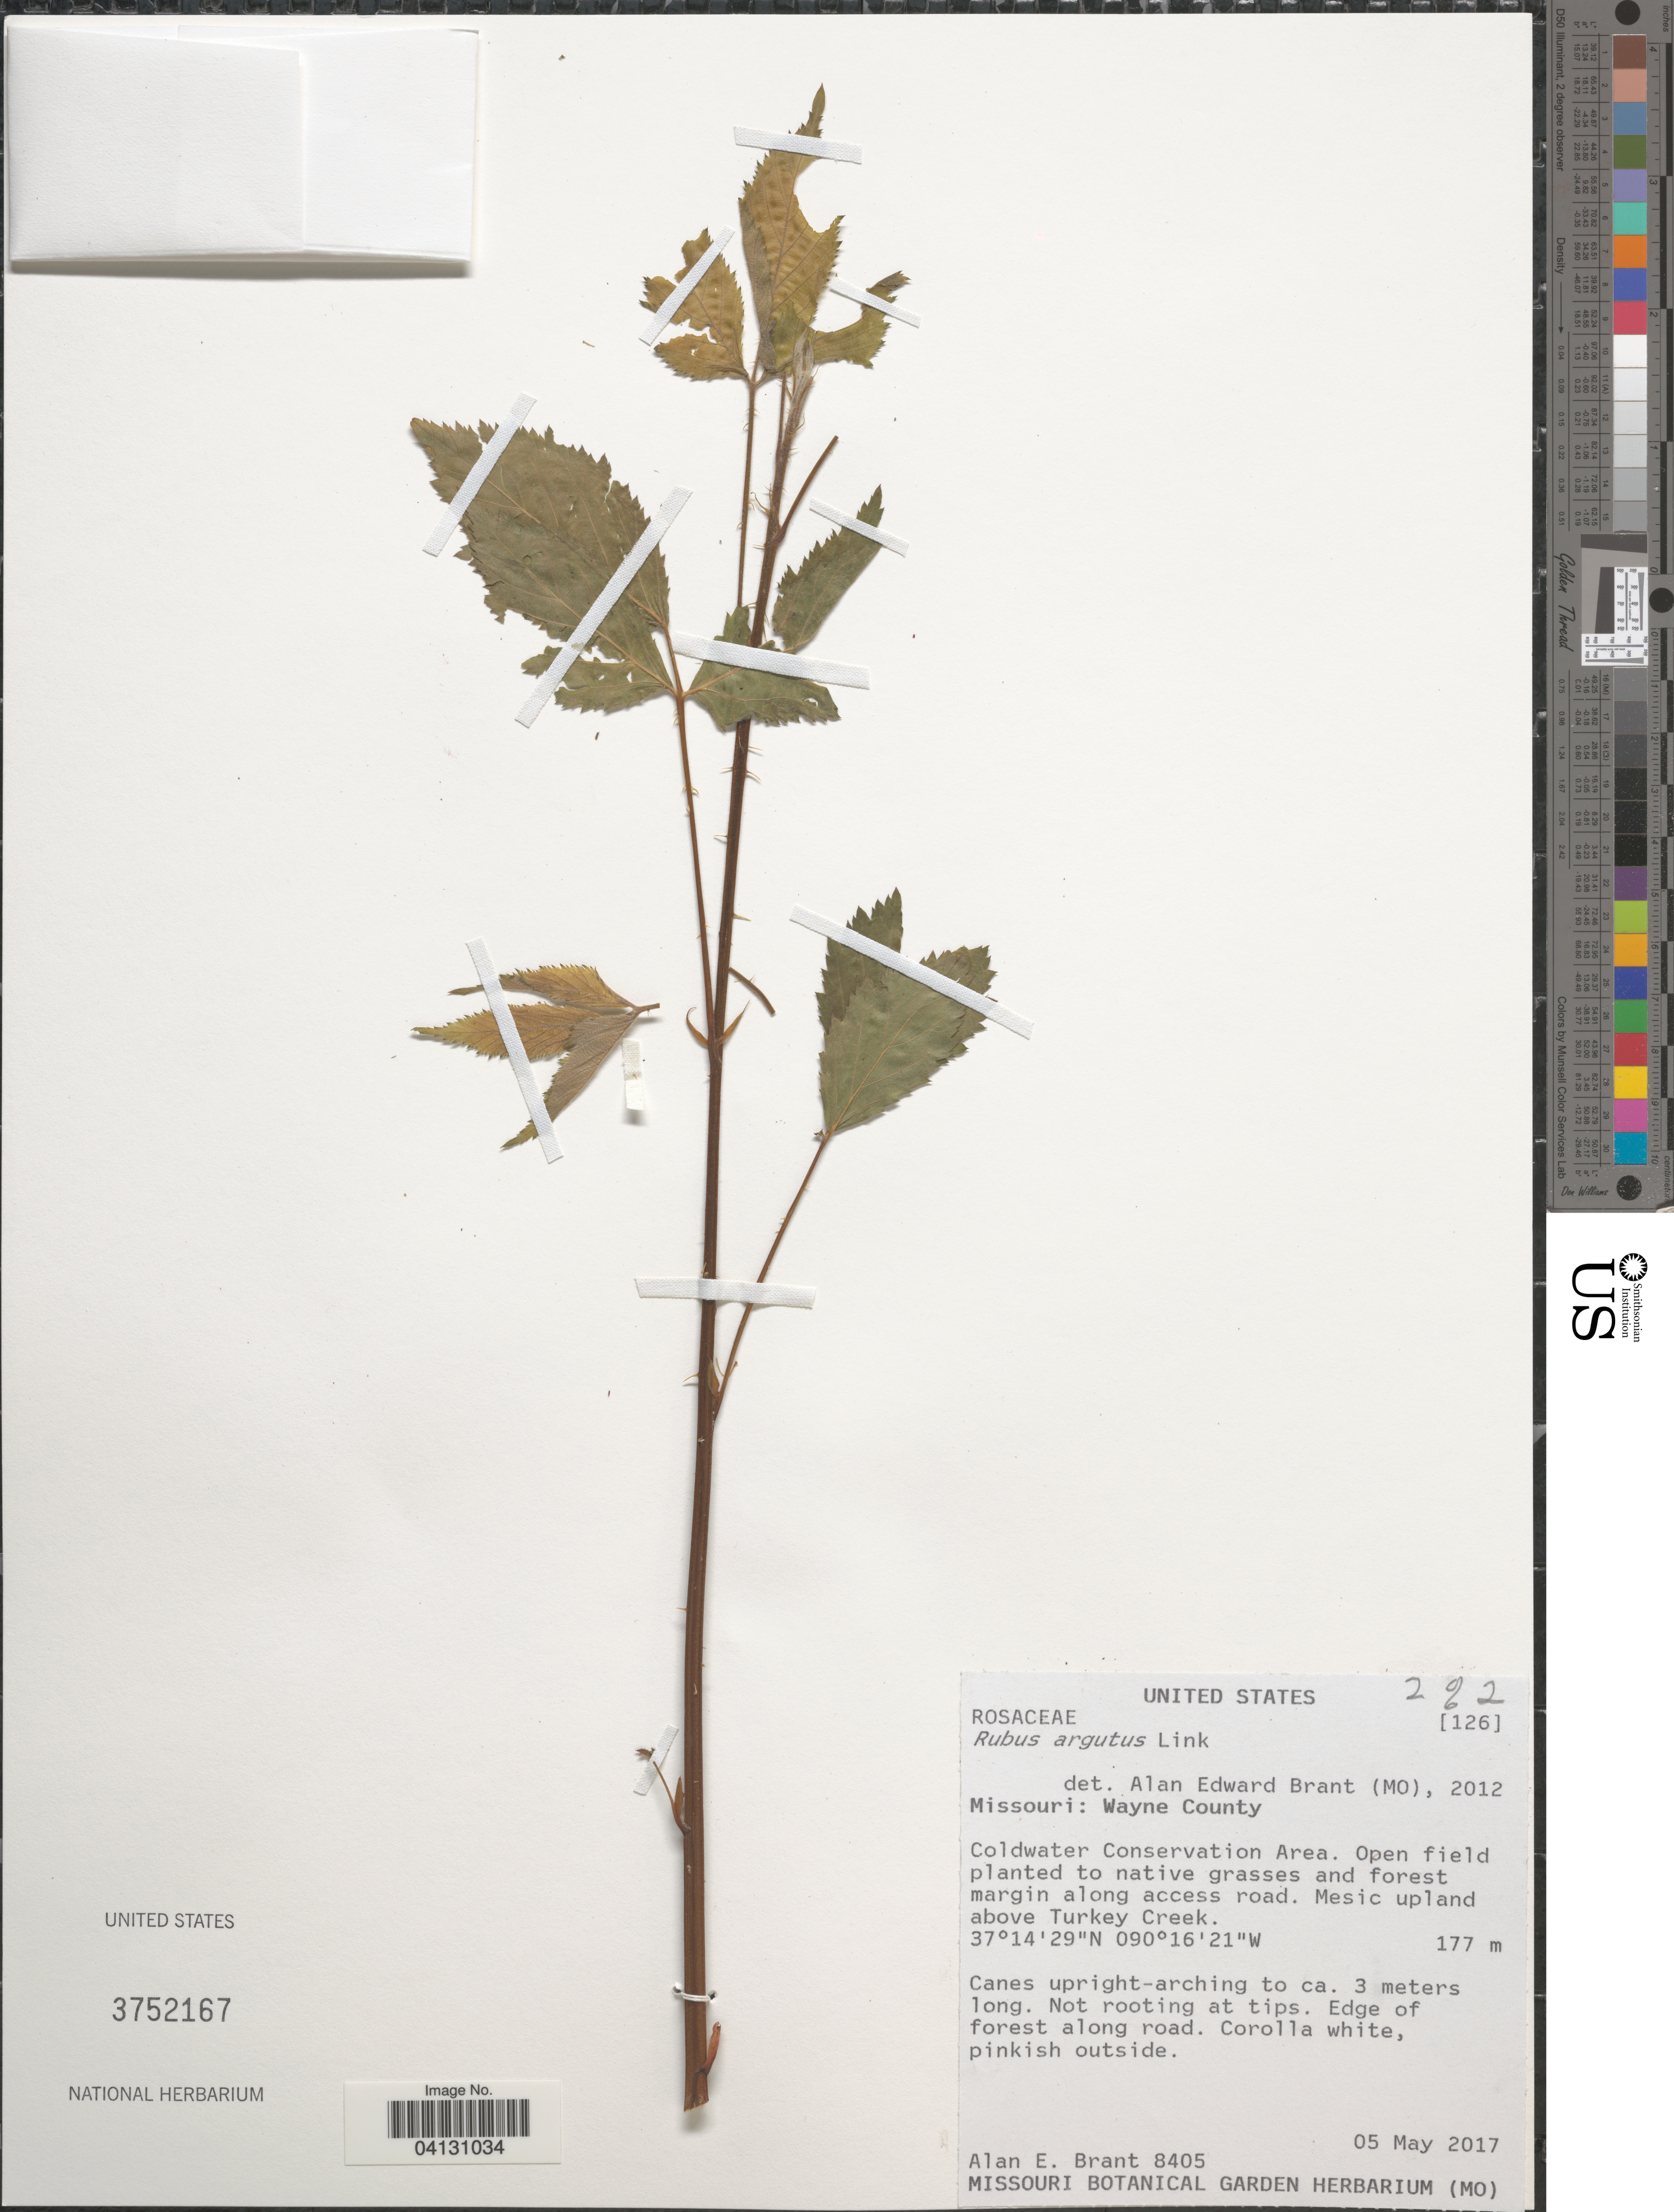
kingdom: Plantae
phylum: Tracheophyta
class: Magnoliopsida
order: Rosales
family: Rosaceae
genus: Rubus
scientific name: Rubus argutus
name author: Link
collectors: A. Brant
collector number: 8405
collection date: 2017-05-05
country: United States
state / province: Missouri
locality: Wayne County. Coldwater Conservation Area. Along access road. Mesic upland above Turkey Creek.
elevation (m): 177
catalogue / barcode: US 3752167